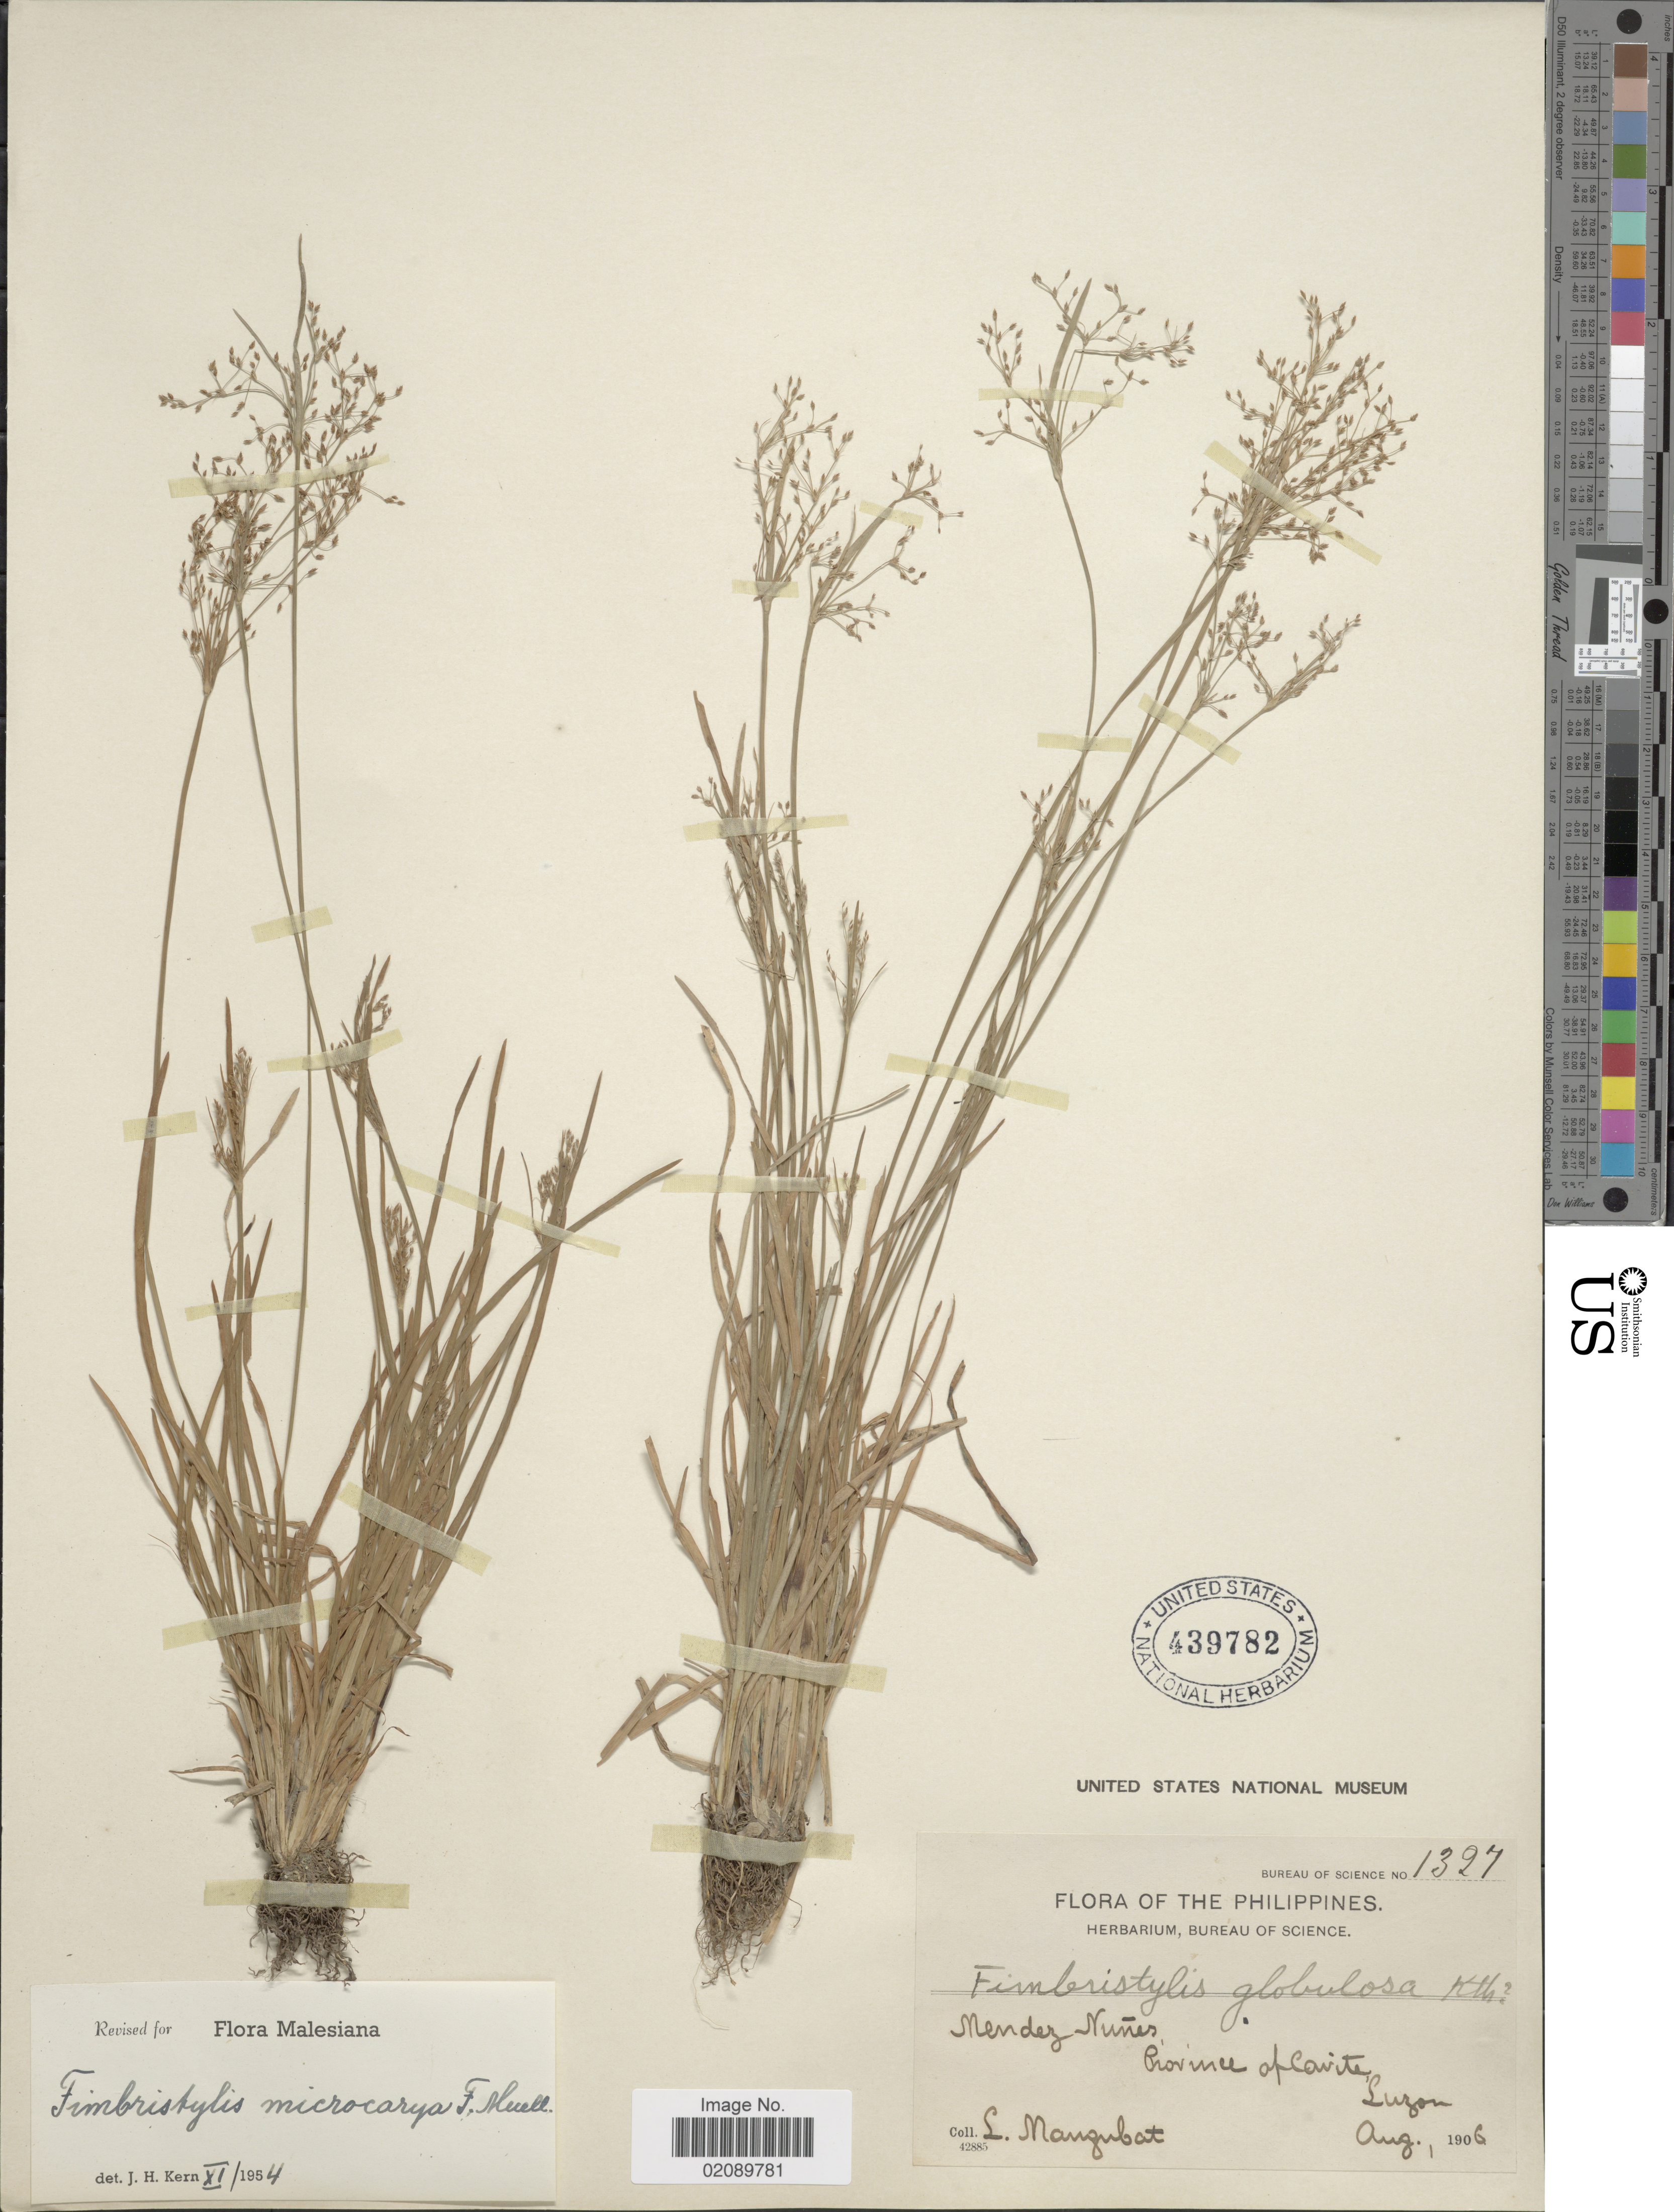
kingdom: Plantae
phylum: Tracheophyta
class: Liliopsida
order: Poales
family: Cyperaceae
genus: Fimbristylis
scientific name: Fimbristylis microcarya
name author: F. Muell.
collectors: L. Mangubat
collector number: Bureau of Science 1327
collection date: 1906-08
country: Philippines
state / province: Calabarzon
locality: Mendez Nunes, Province of Cavite, Luzon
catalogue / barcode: US 439782